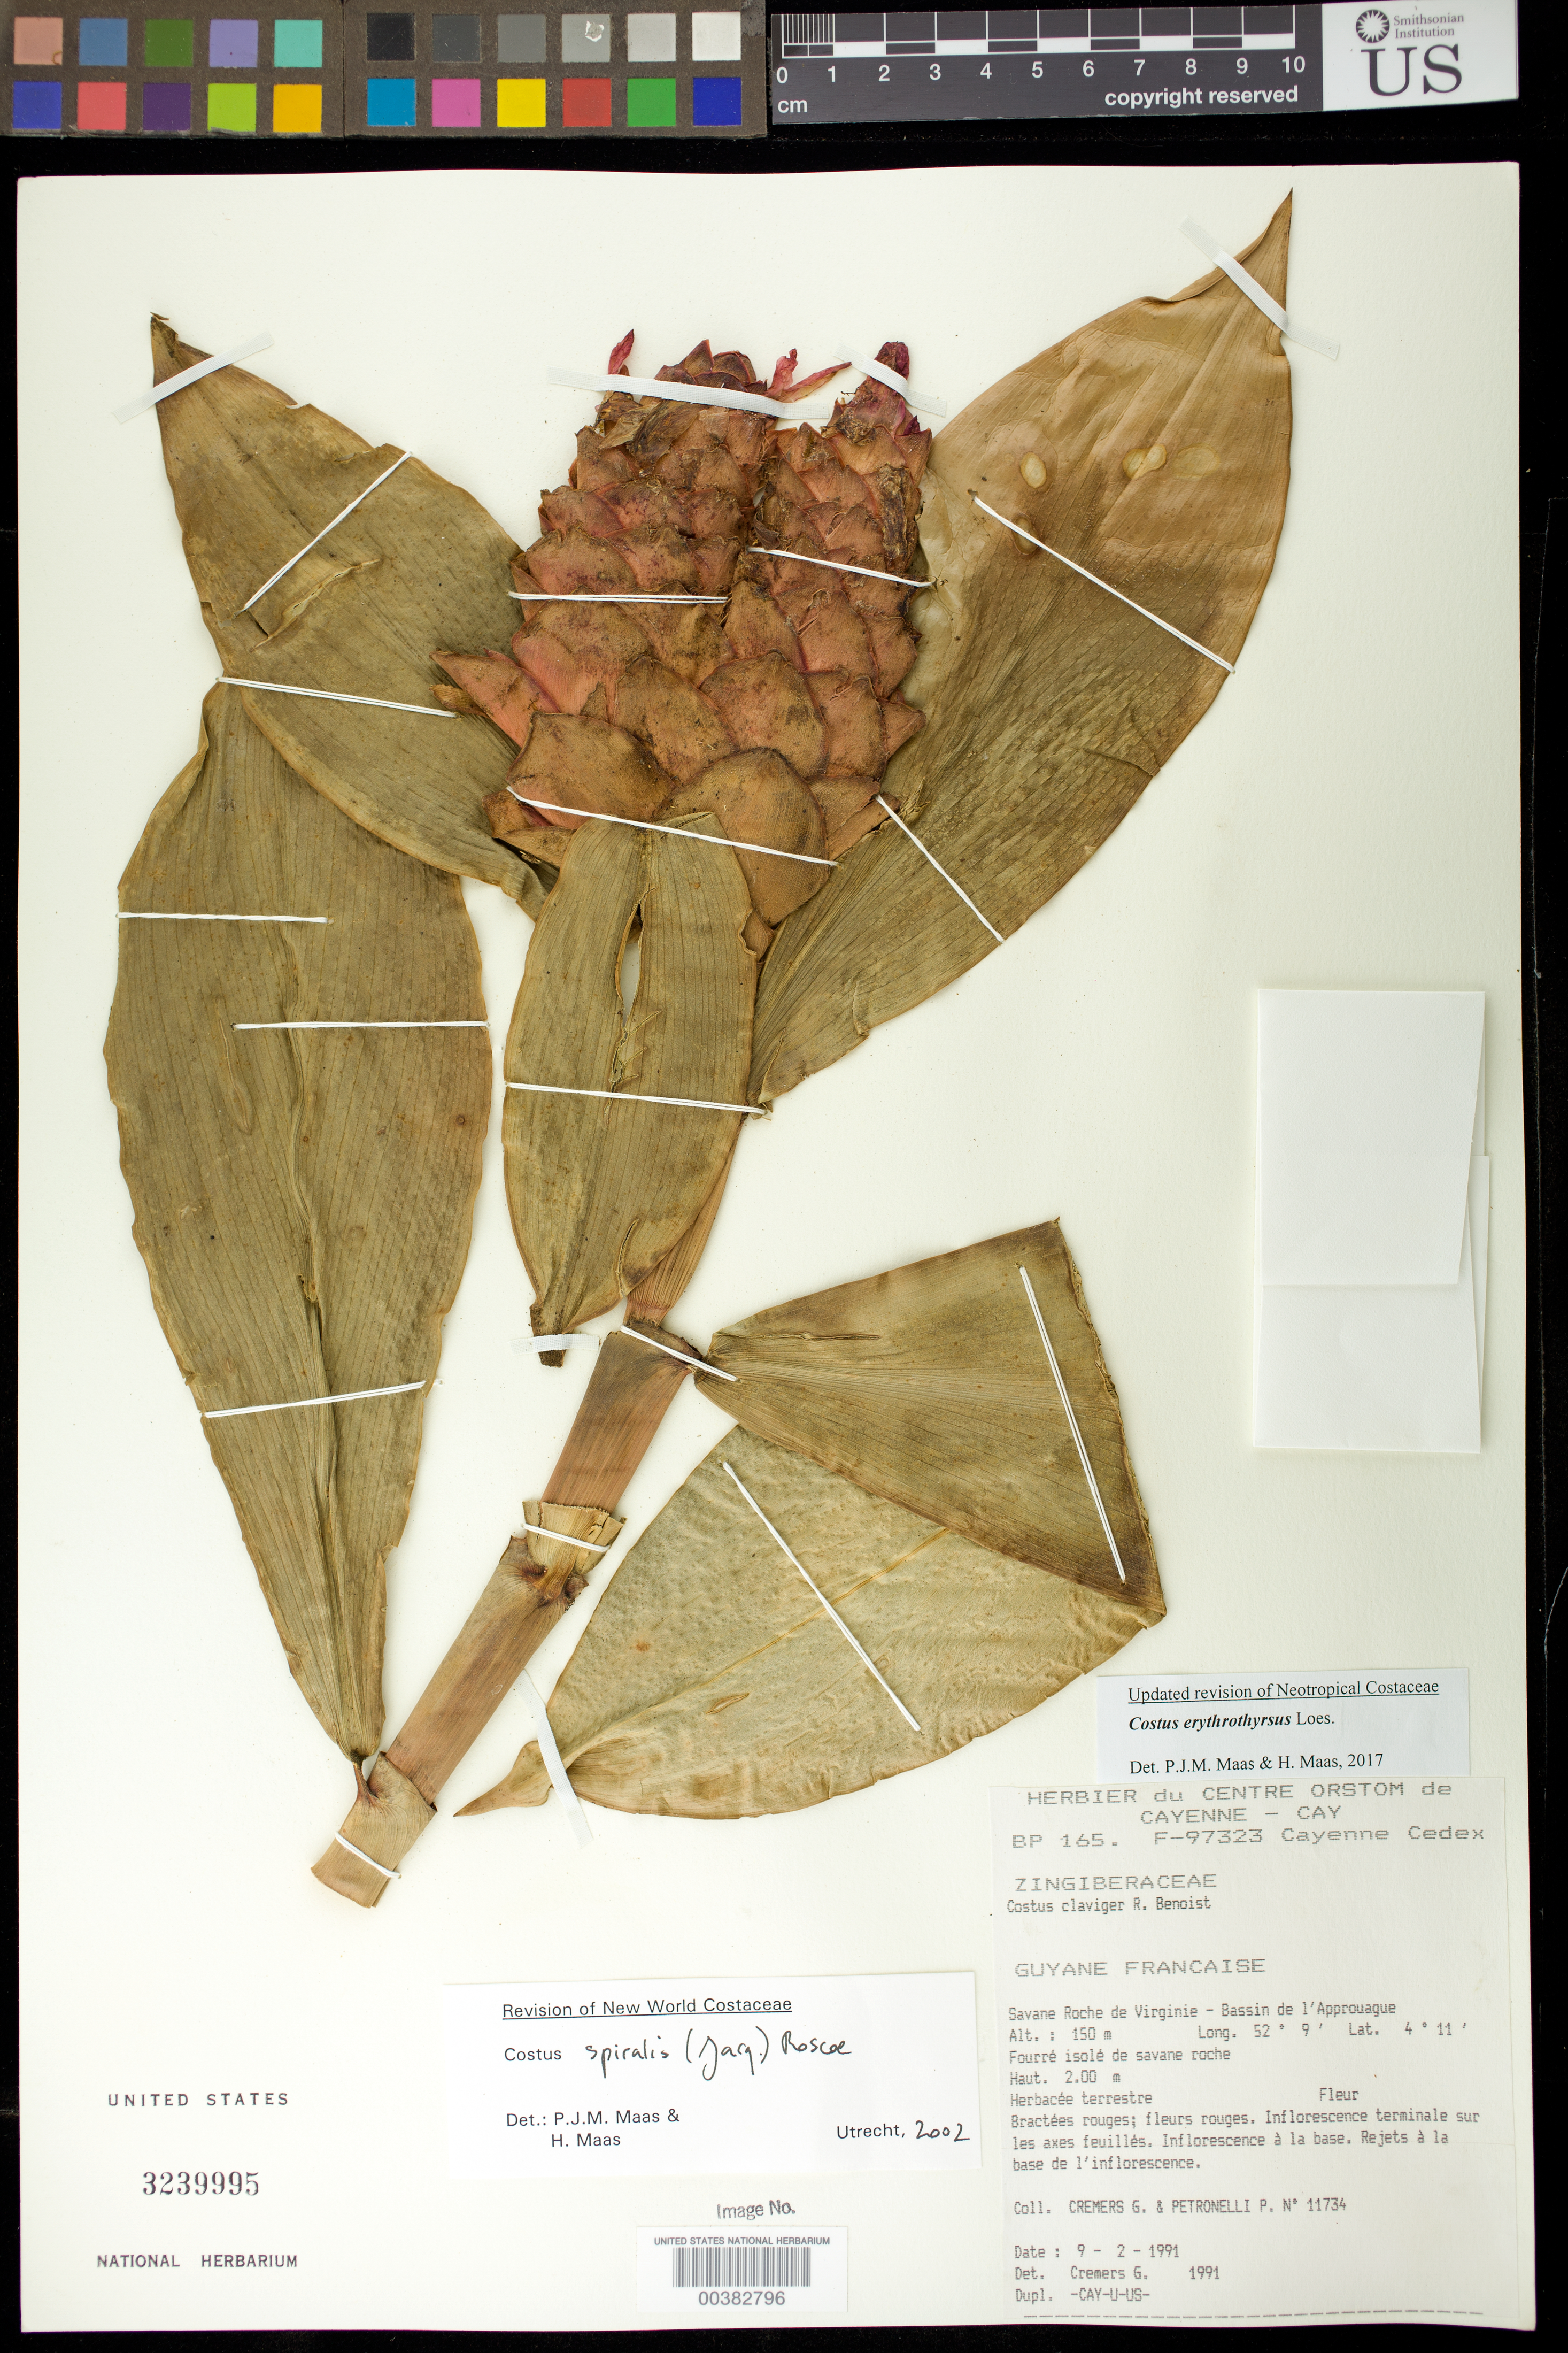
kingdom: Plantae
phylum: Tracheophyta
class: Liliopsida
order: Zingiberales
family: Costaceae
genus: Costus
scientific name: Costus erythrothyrsus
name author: Loes.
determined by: Maas, Paul J.; Maas, H.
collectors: G. Cremers & P. Petronelli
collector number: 11734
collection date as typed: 09 Feb 1991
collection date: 1991-02-09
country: French Guiana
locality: Roche de virginie; bassin de l'approuague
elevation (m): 150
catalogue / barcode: US 3239995